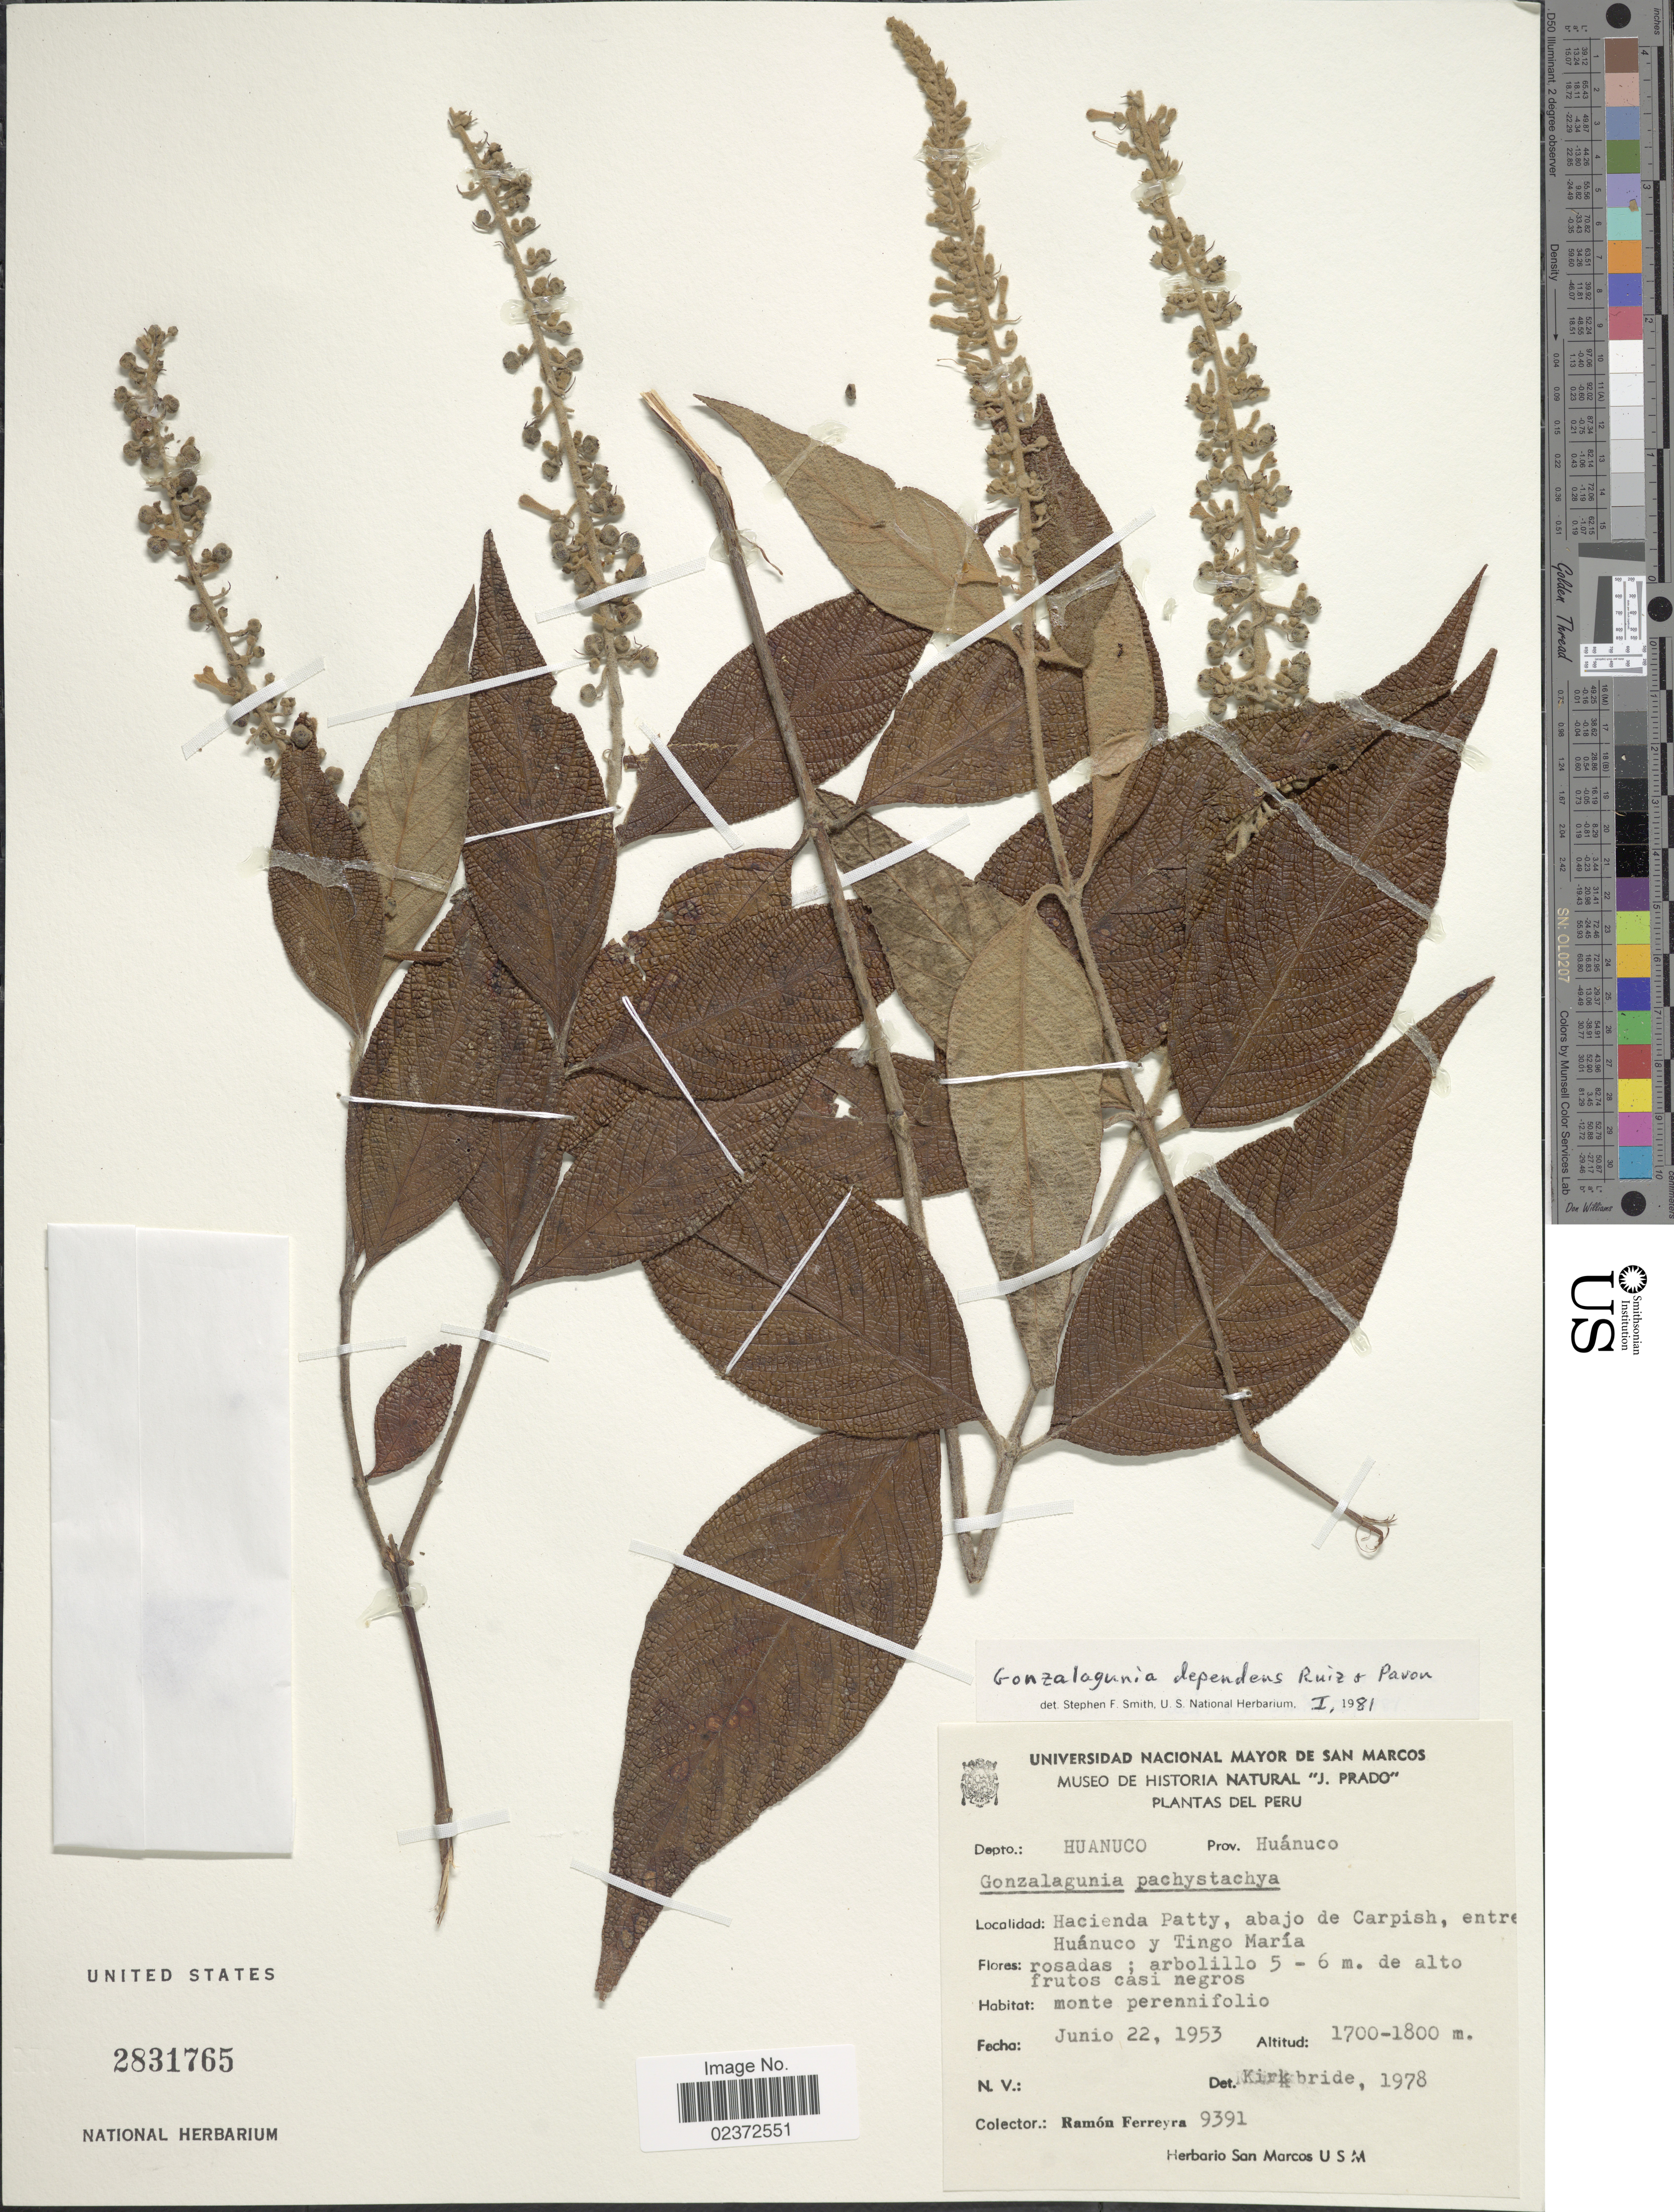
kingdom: Plantae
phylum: Tracheophyta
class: Magnoliopsida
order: Gentianales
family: Rubiaceae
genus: Gonzalagunia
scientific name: Gonzalagunia dependens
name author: Ruiz & Pav.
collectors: R. A. Ferreyra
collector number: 9391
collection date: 1953-06-22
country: Peru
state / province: Huánuco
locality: Hacienda Patty, abajo de Carpish, entre Huánuco y Tingo María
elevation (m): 1700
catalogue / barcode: US 2831765